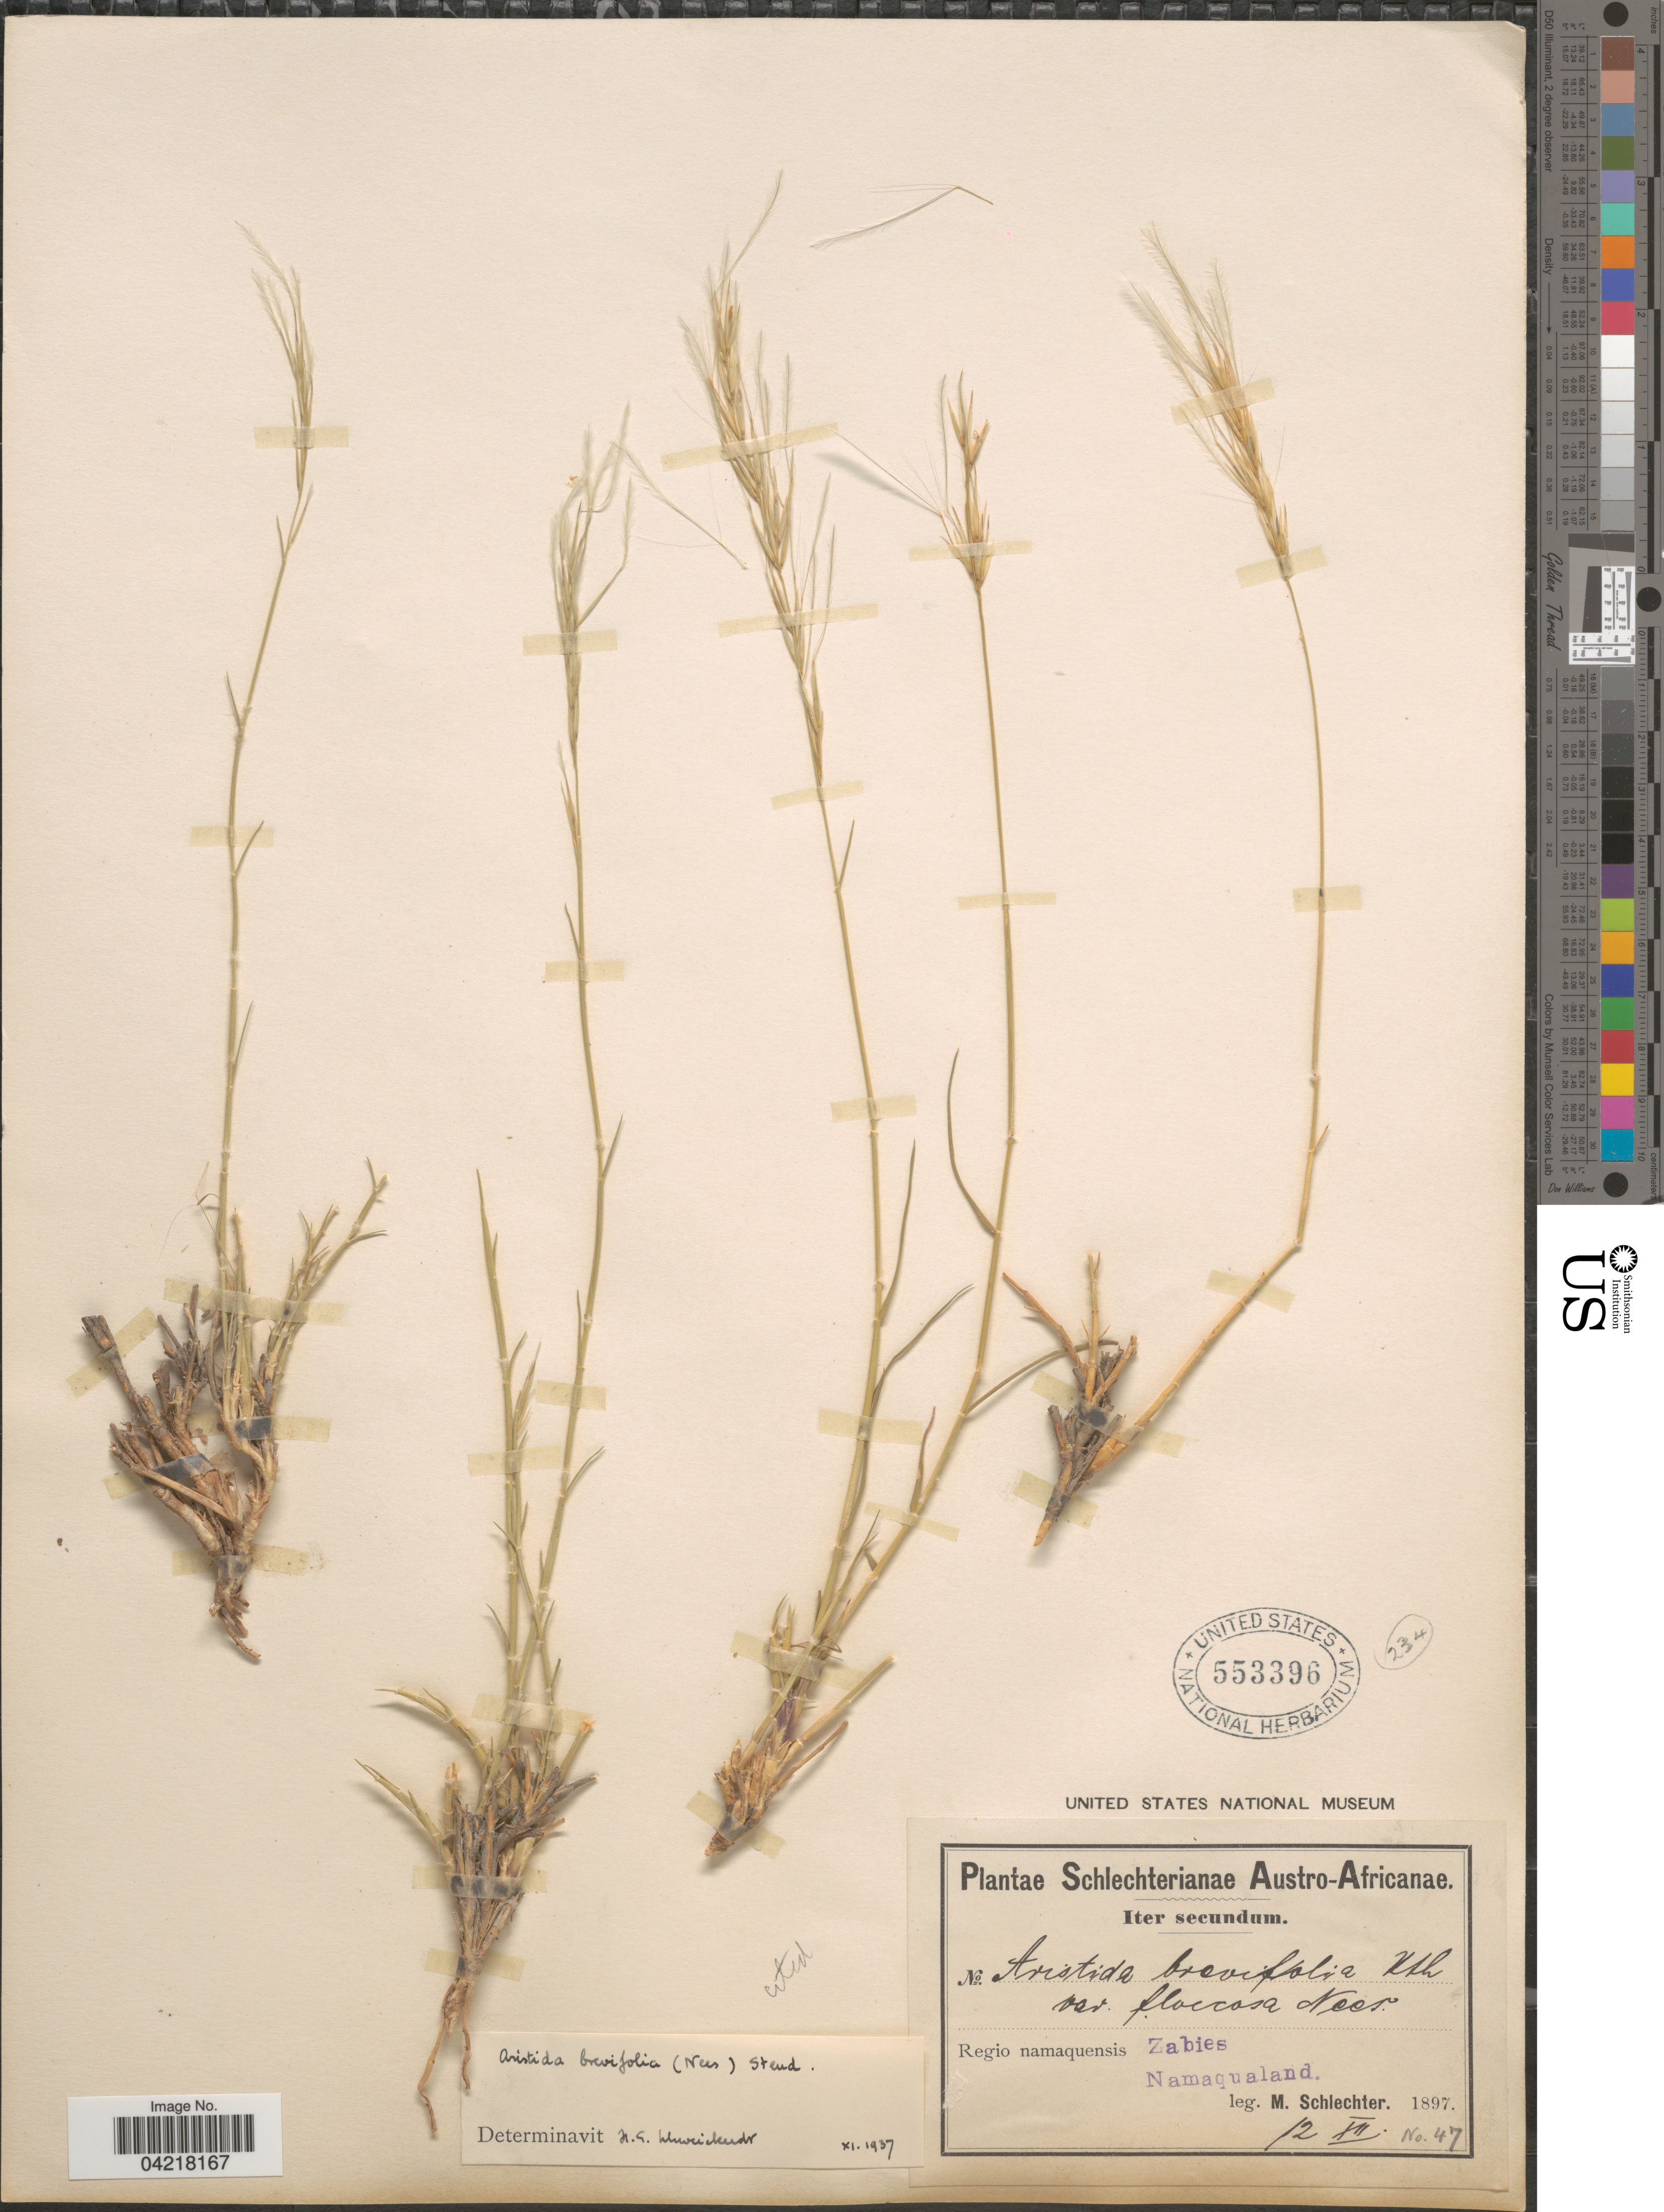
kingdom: Plantae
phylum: Tracheophyta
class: Liliopsida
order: Poales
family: Poaceae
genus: Stipagrostis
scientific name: Stipagrostis brevifolia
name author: (Nees) De Winter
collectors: M. Schlechter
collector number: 47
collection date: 1897-12-12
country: South Africa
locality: Austro-Africanae. Iter secundum. Regio namaquensis. Zabies. Namaqualand.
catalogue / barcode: US 553396